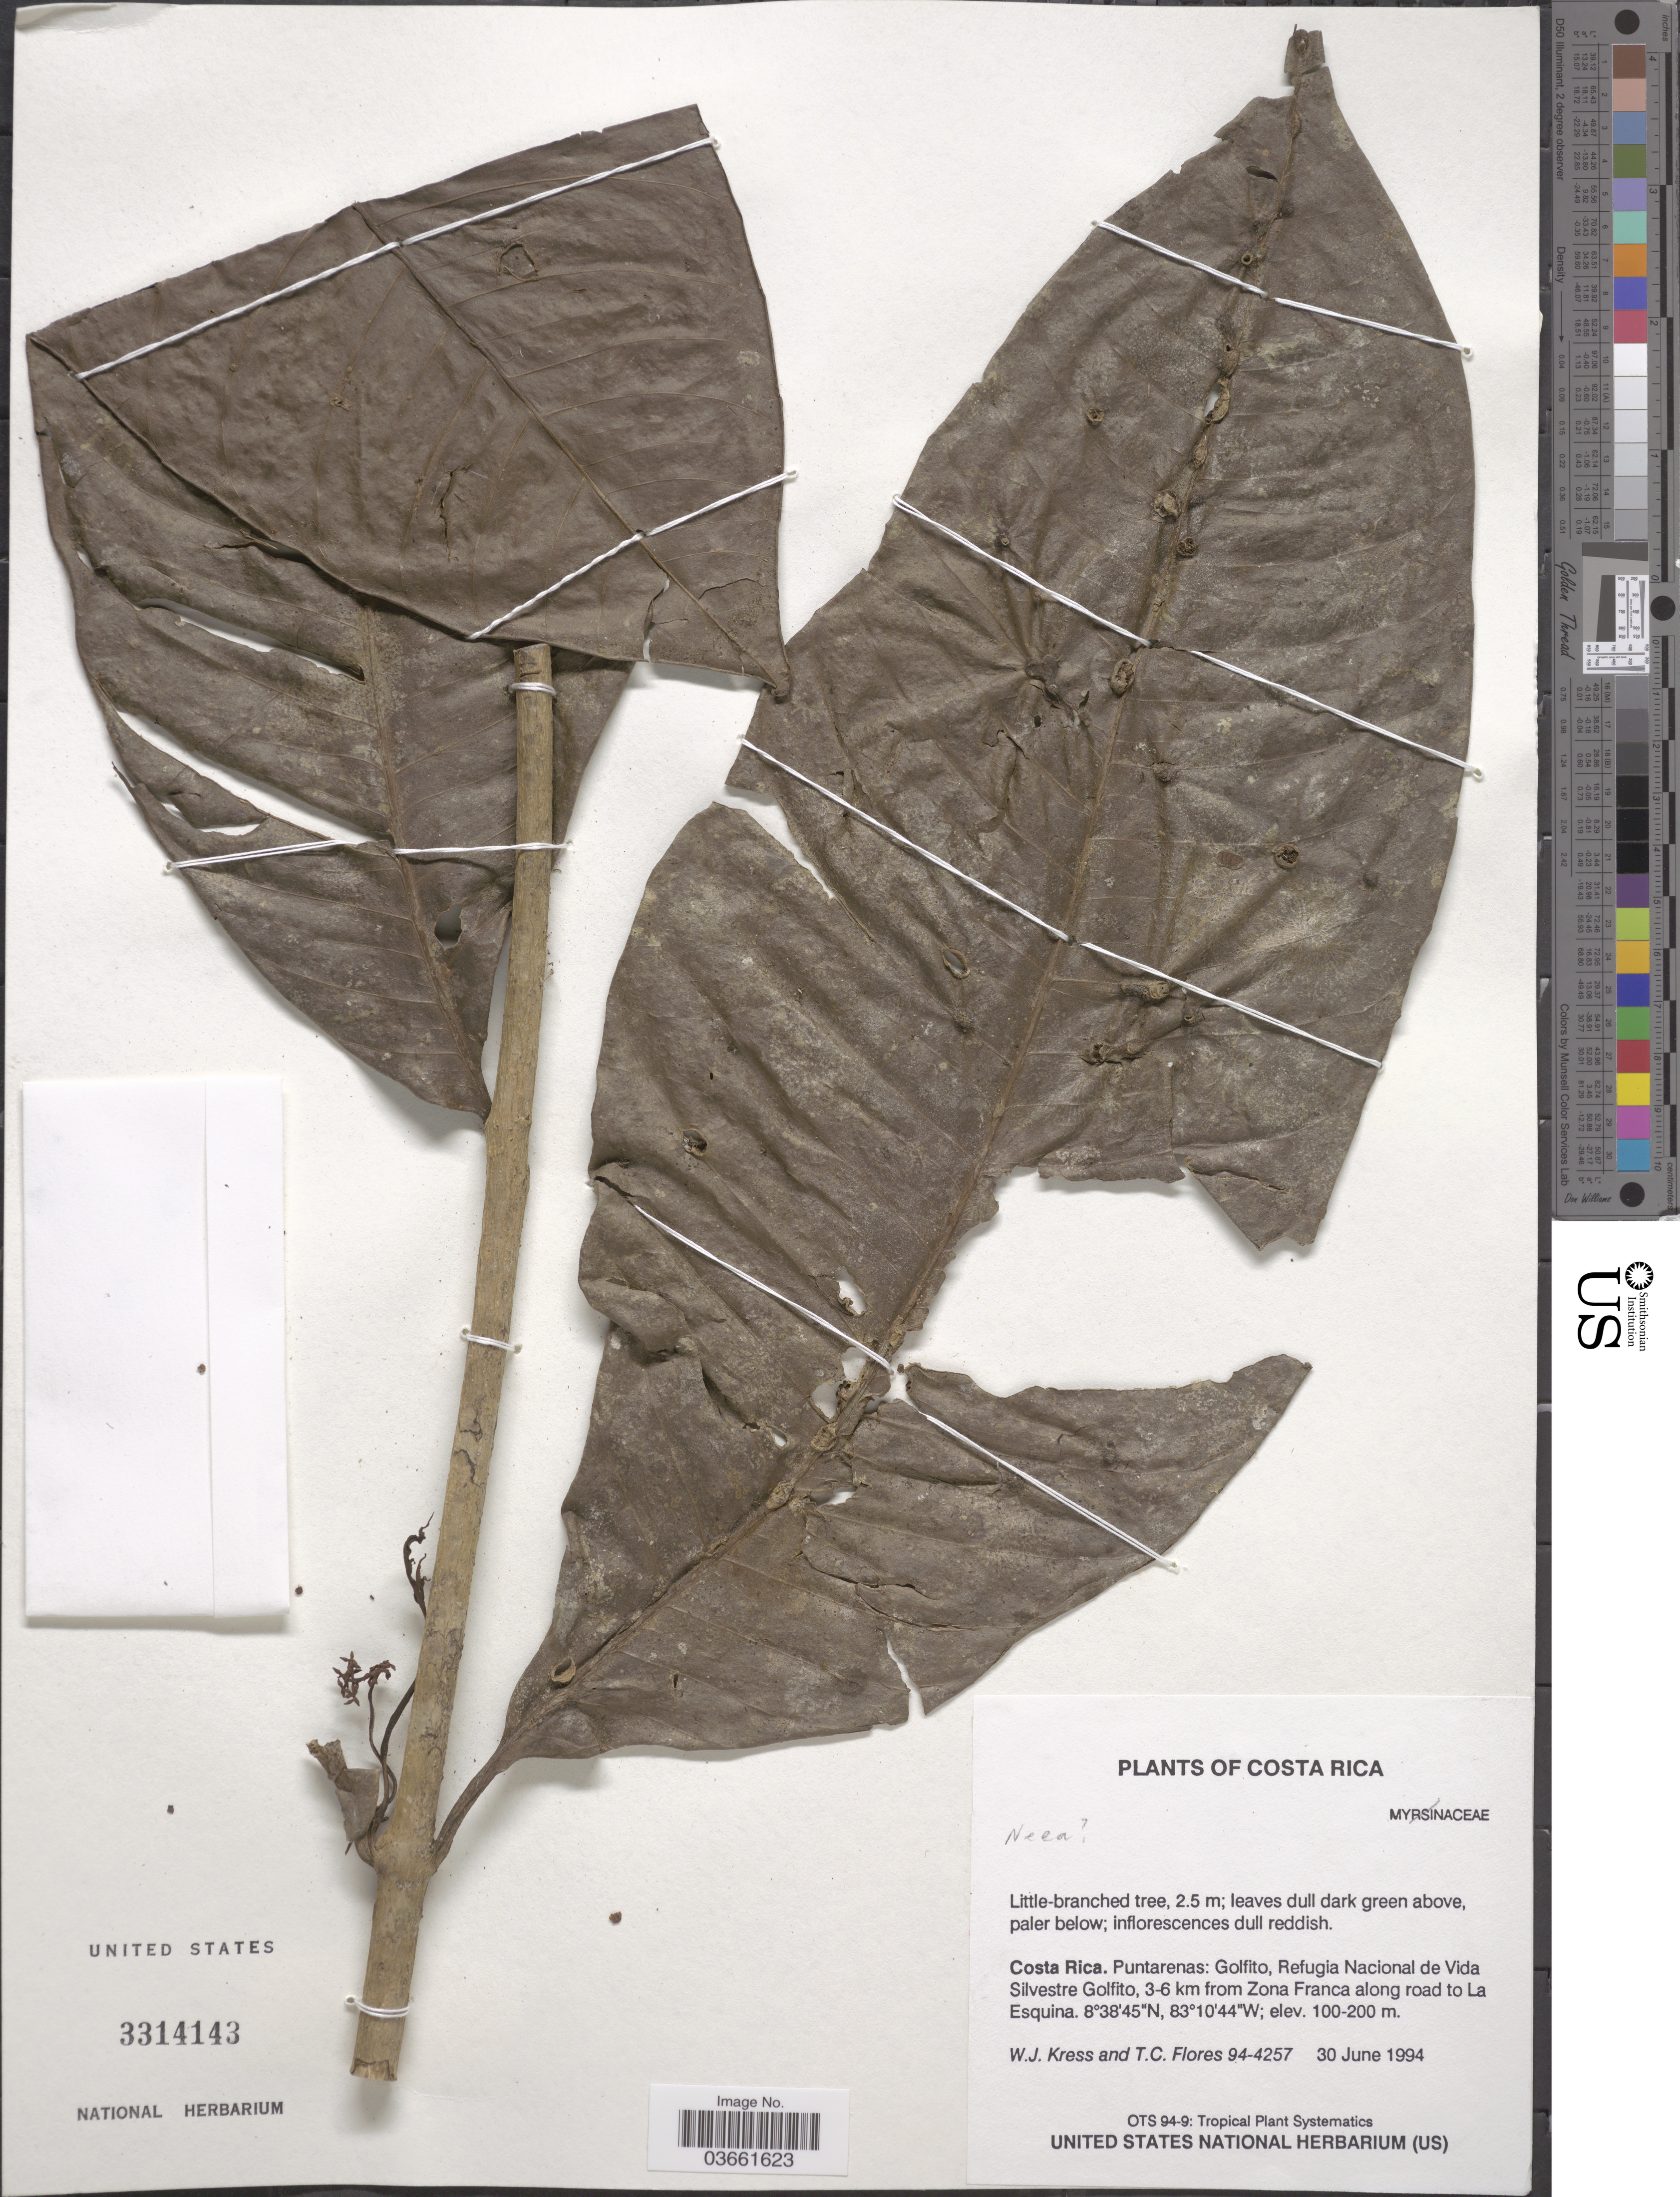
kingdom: Plantae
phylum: Tracheophyta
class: Magnoliopsida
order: Caryophyllales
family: Nyctaginaceae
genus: Neea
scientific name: Neea sp.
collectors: W. J. Kress & T. C. Flores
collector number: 94-4257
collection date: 1994-06-30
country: Costa Rica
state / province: Puntarenas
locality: Golfito, Refugia Nacional de Vida Silvestre Golfito, 3-6 km from Zona Franca along road to La Esquina.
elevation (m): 100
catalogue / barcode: US 3314143